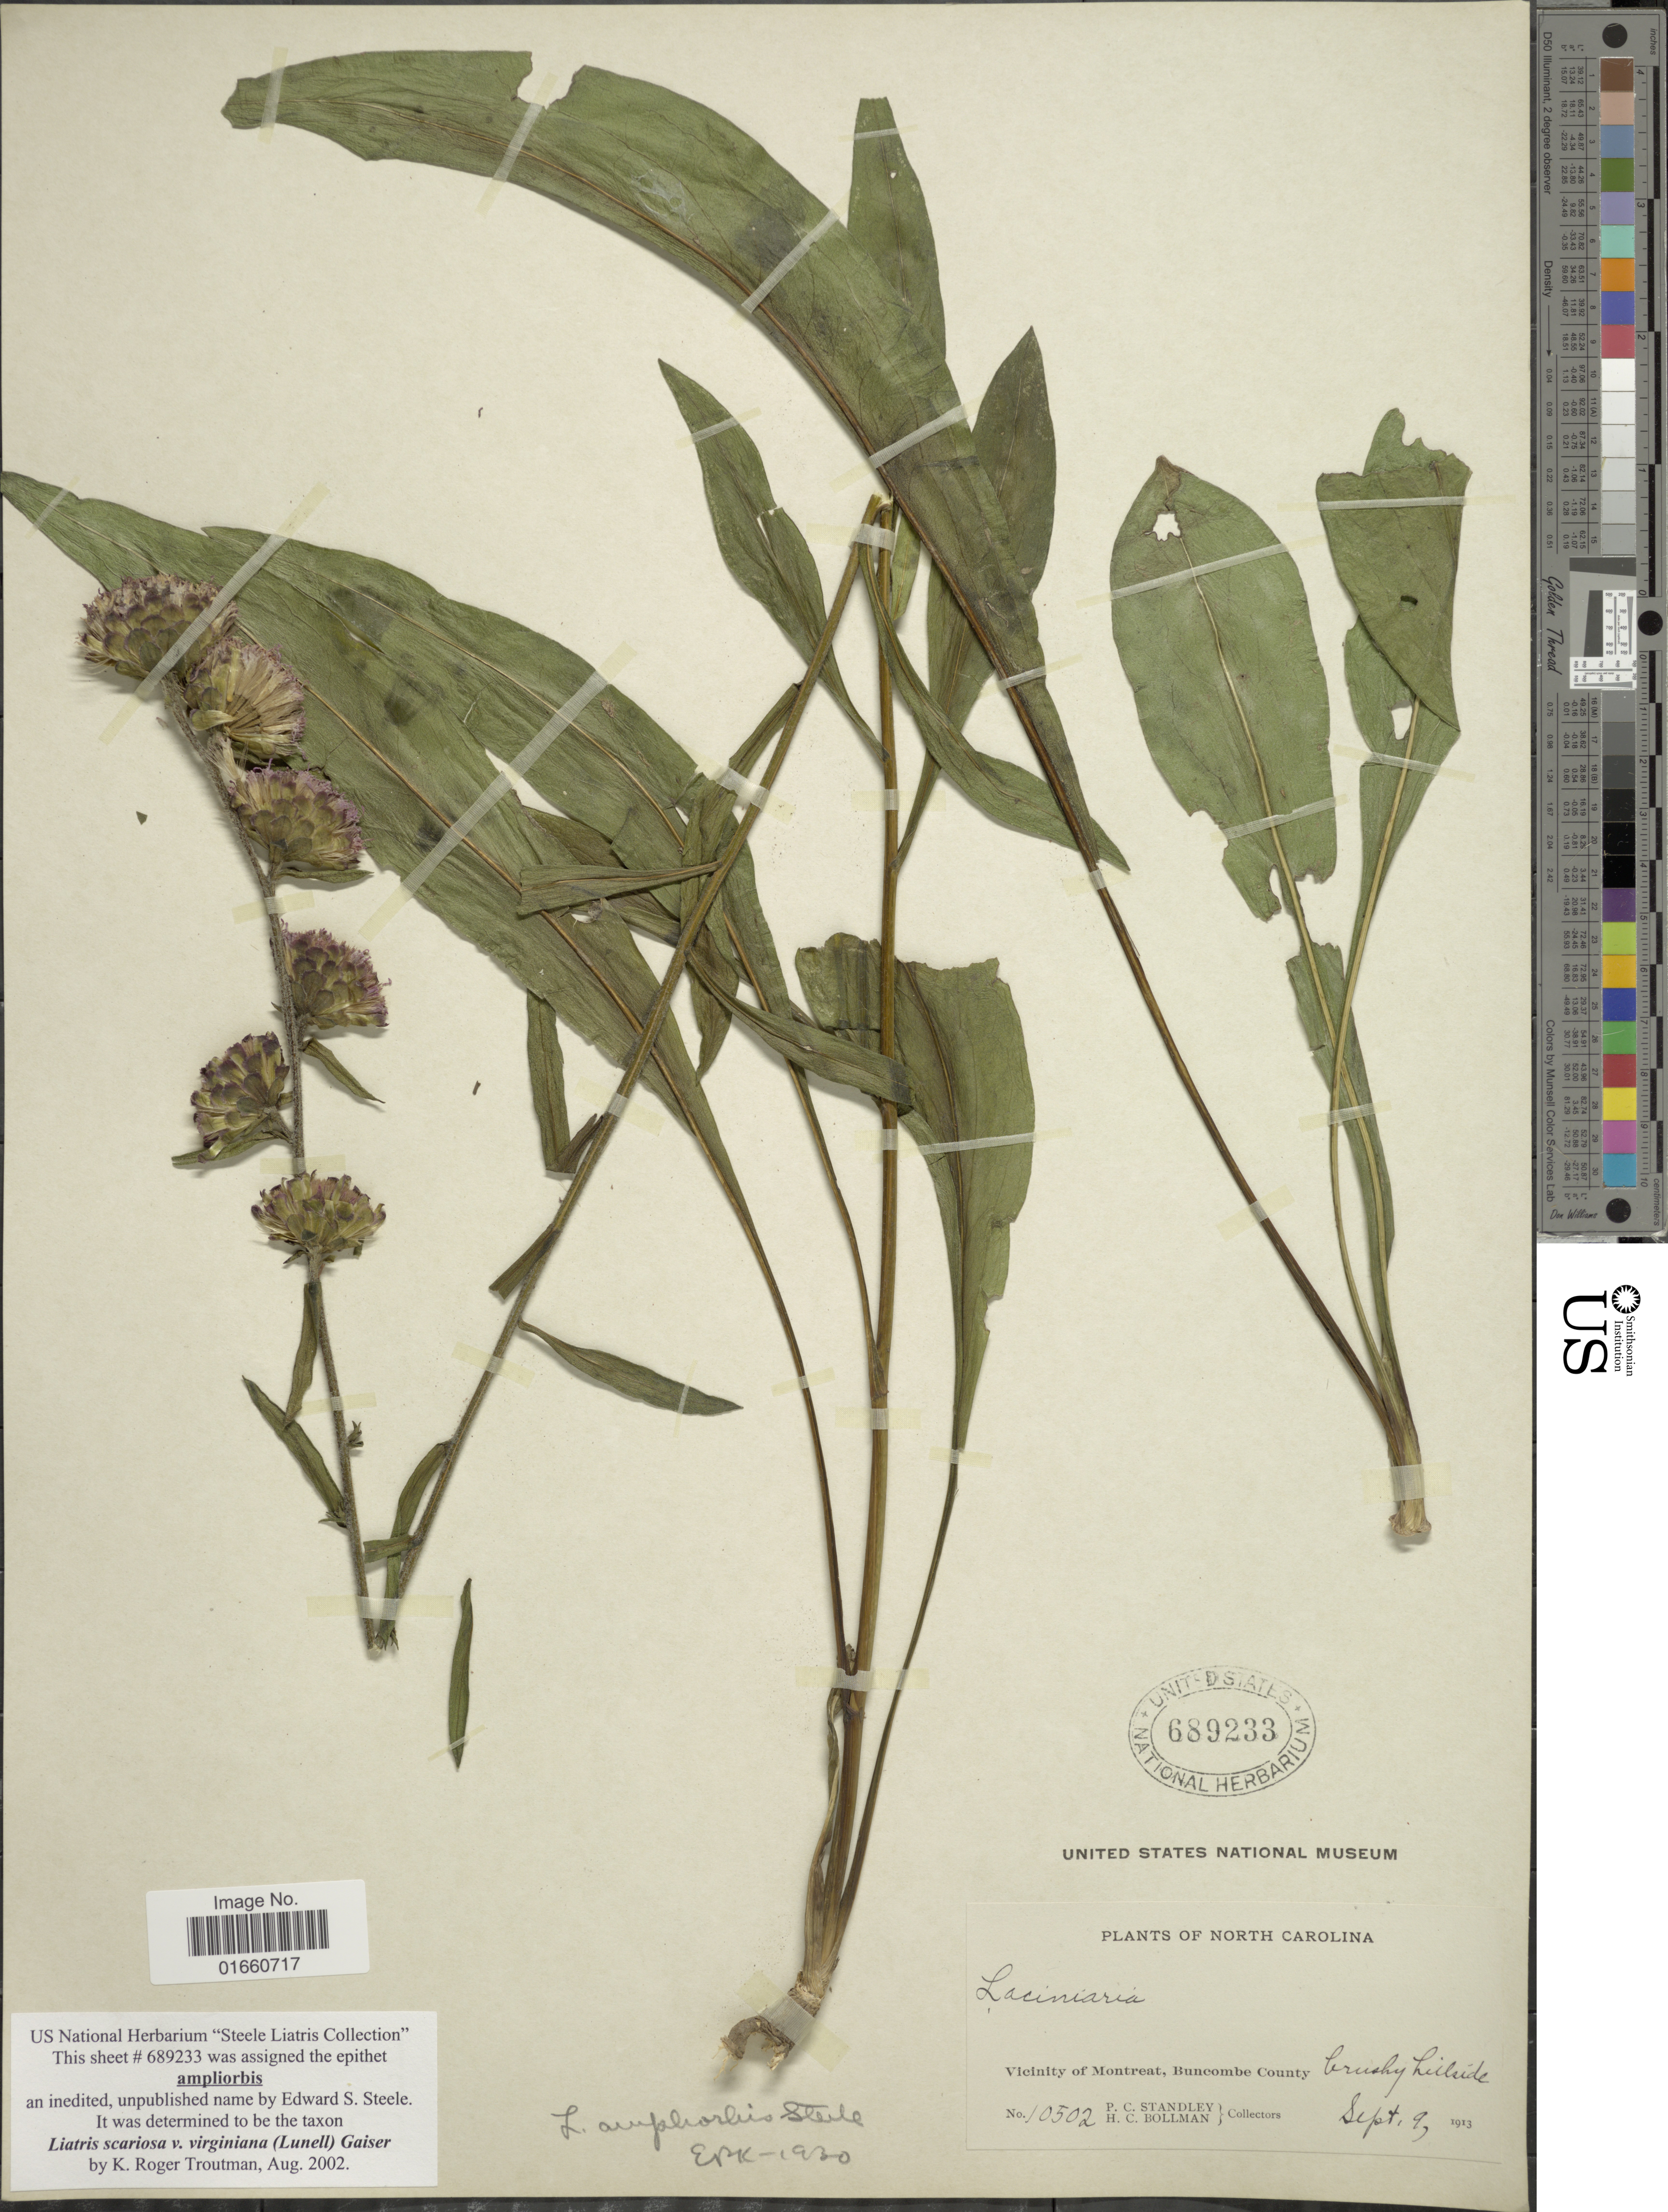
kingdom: Plantae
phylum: Tracheophyta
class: Magnoliopsida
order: Asterales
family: Asteraceae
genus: Liatris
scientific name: Liatris scariosa var. virginiana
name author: (Lunell) Gaiser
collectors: P. C. Standley & H. C. Bollman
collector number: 10502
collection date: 1913-09-09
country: United States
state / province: North Carolina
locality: Vicinity of Montreat, Buncombe County, brushy hillside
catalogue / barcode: US 689233